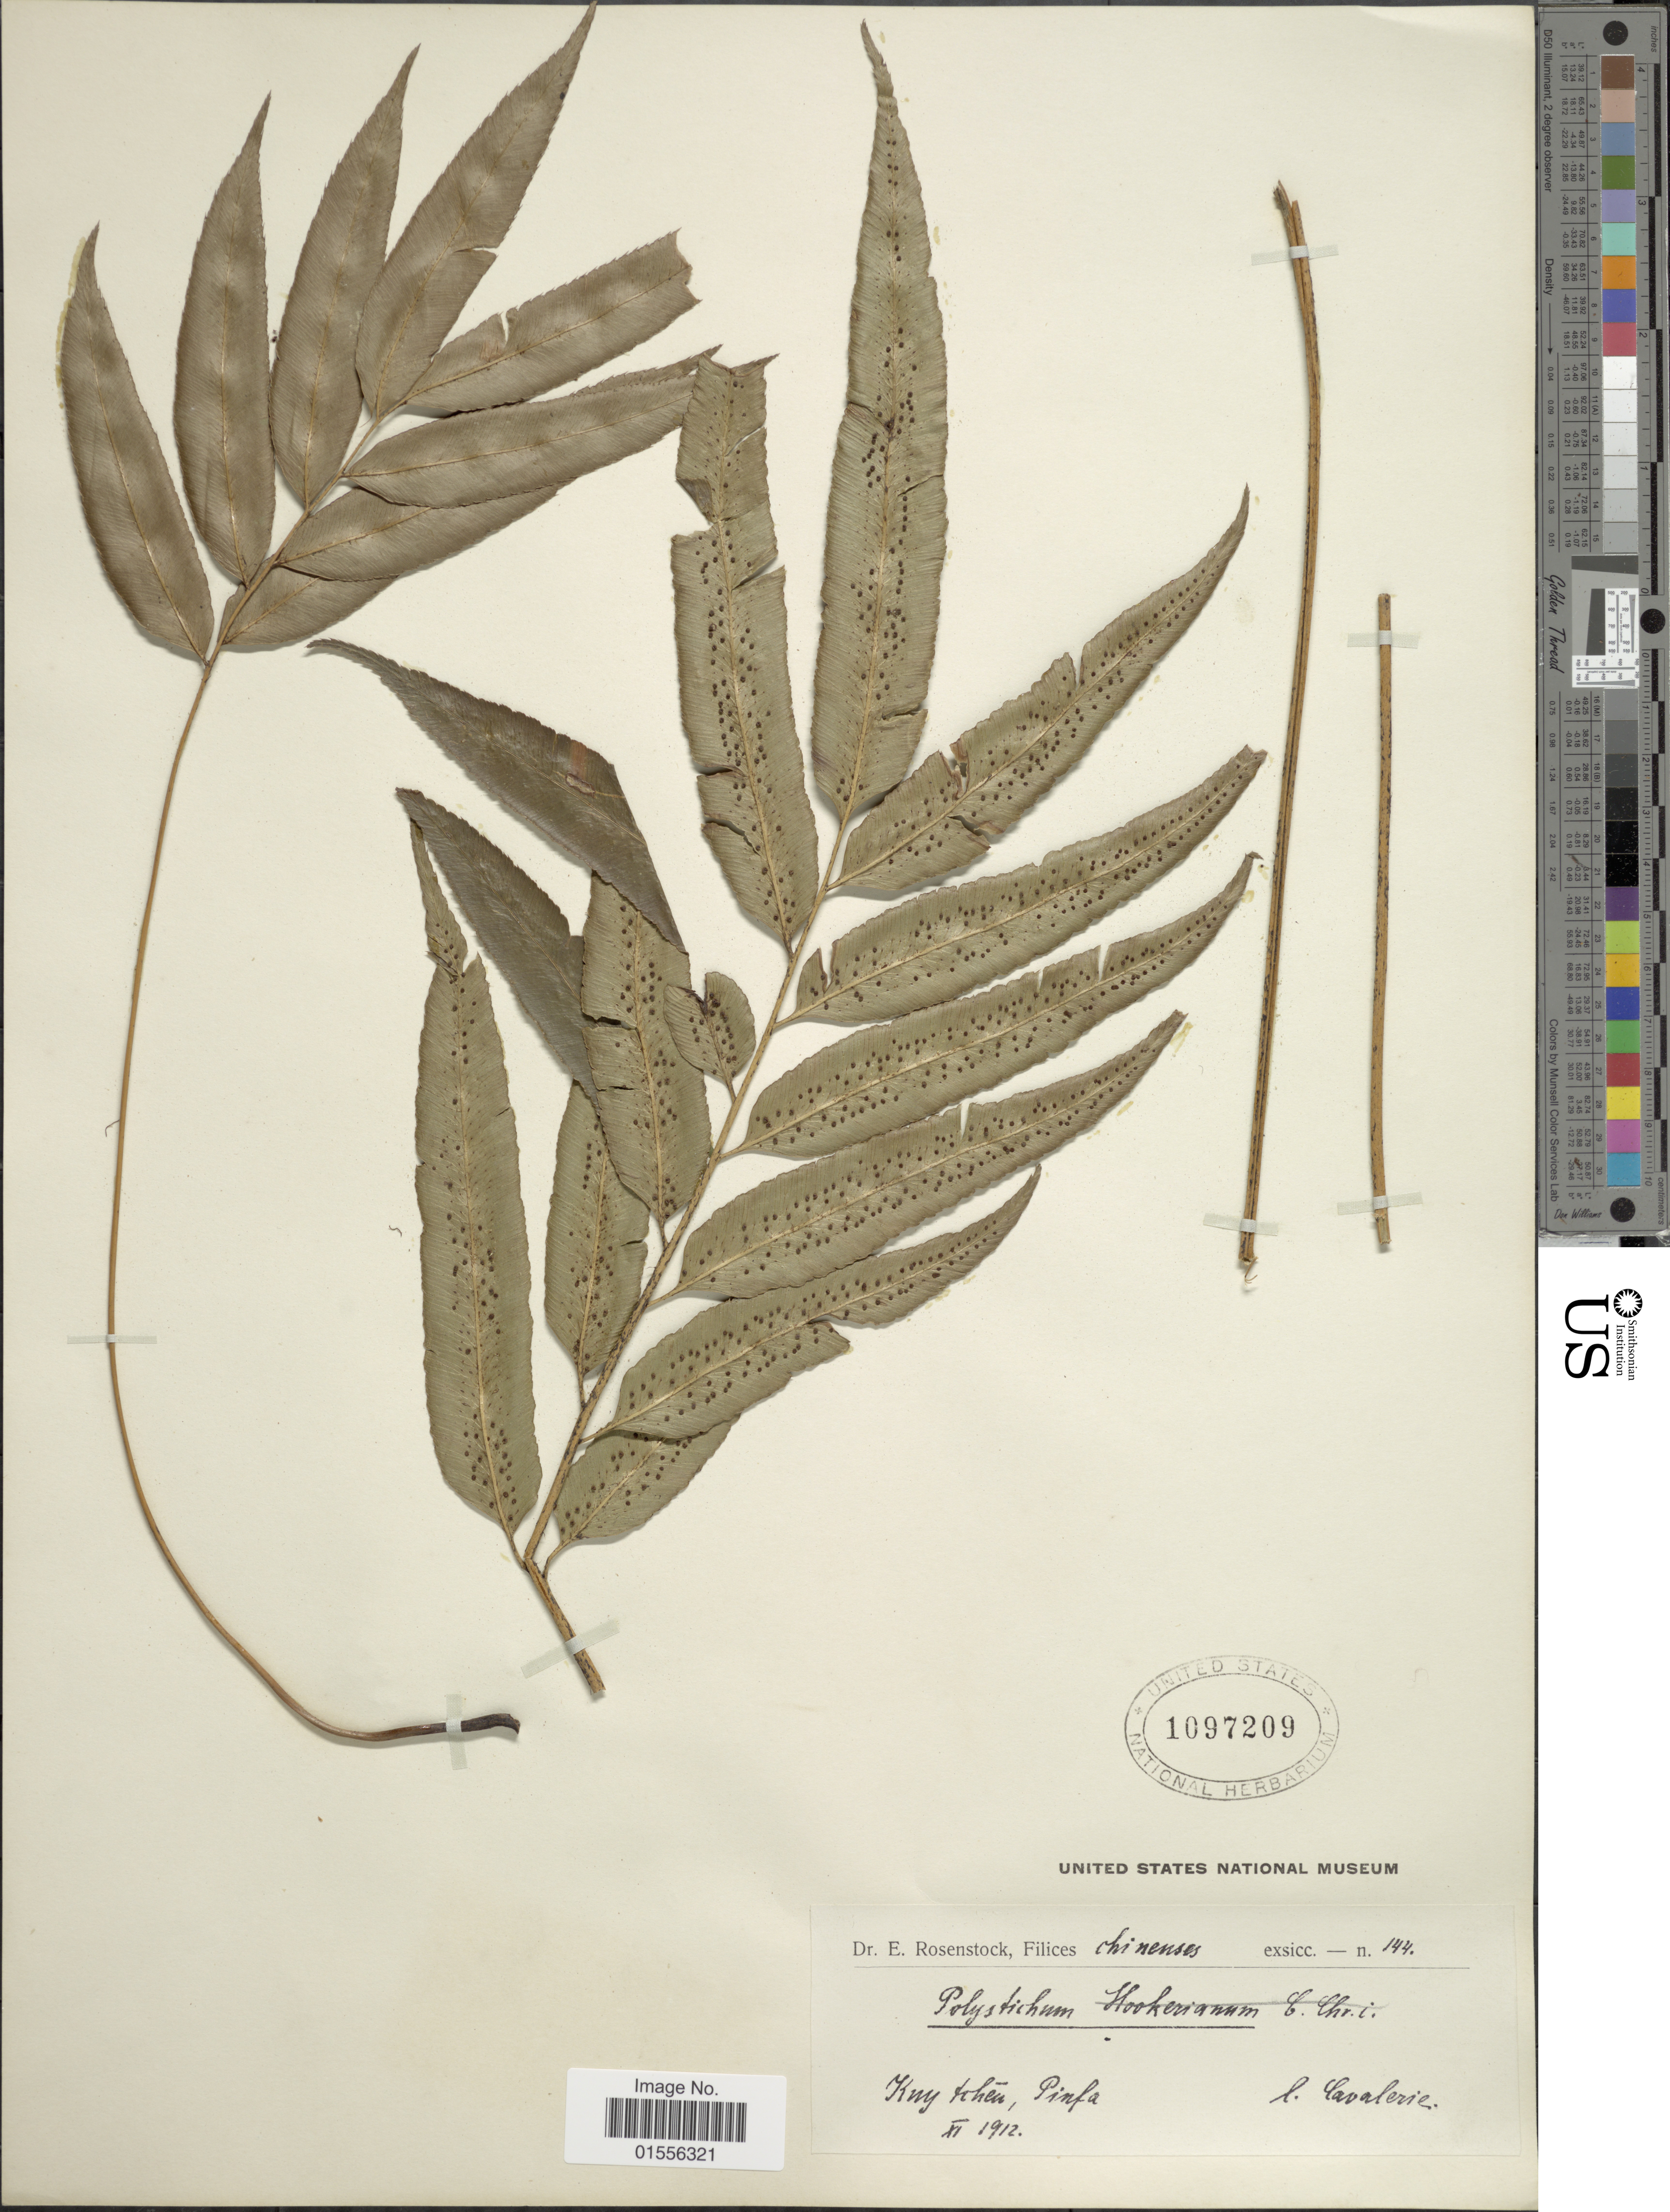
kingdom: Plantae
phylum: Tracheophyta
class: Polypodiopsida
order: Polypodiales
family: Dryopteridaceae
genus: Cyrtomium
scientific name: Cyrtomium sp.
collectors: -. Cavalerie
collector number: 144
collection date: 1912-11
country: China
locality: Kuy tchen, Pinfa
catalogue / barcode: US 1097209